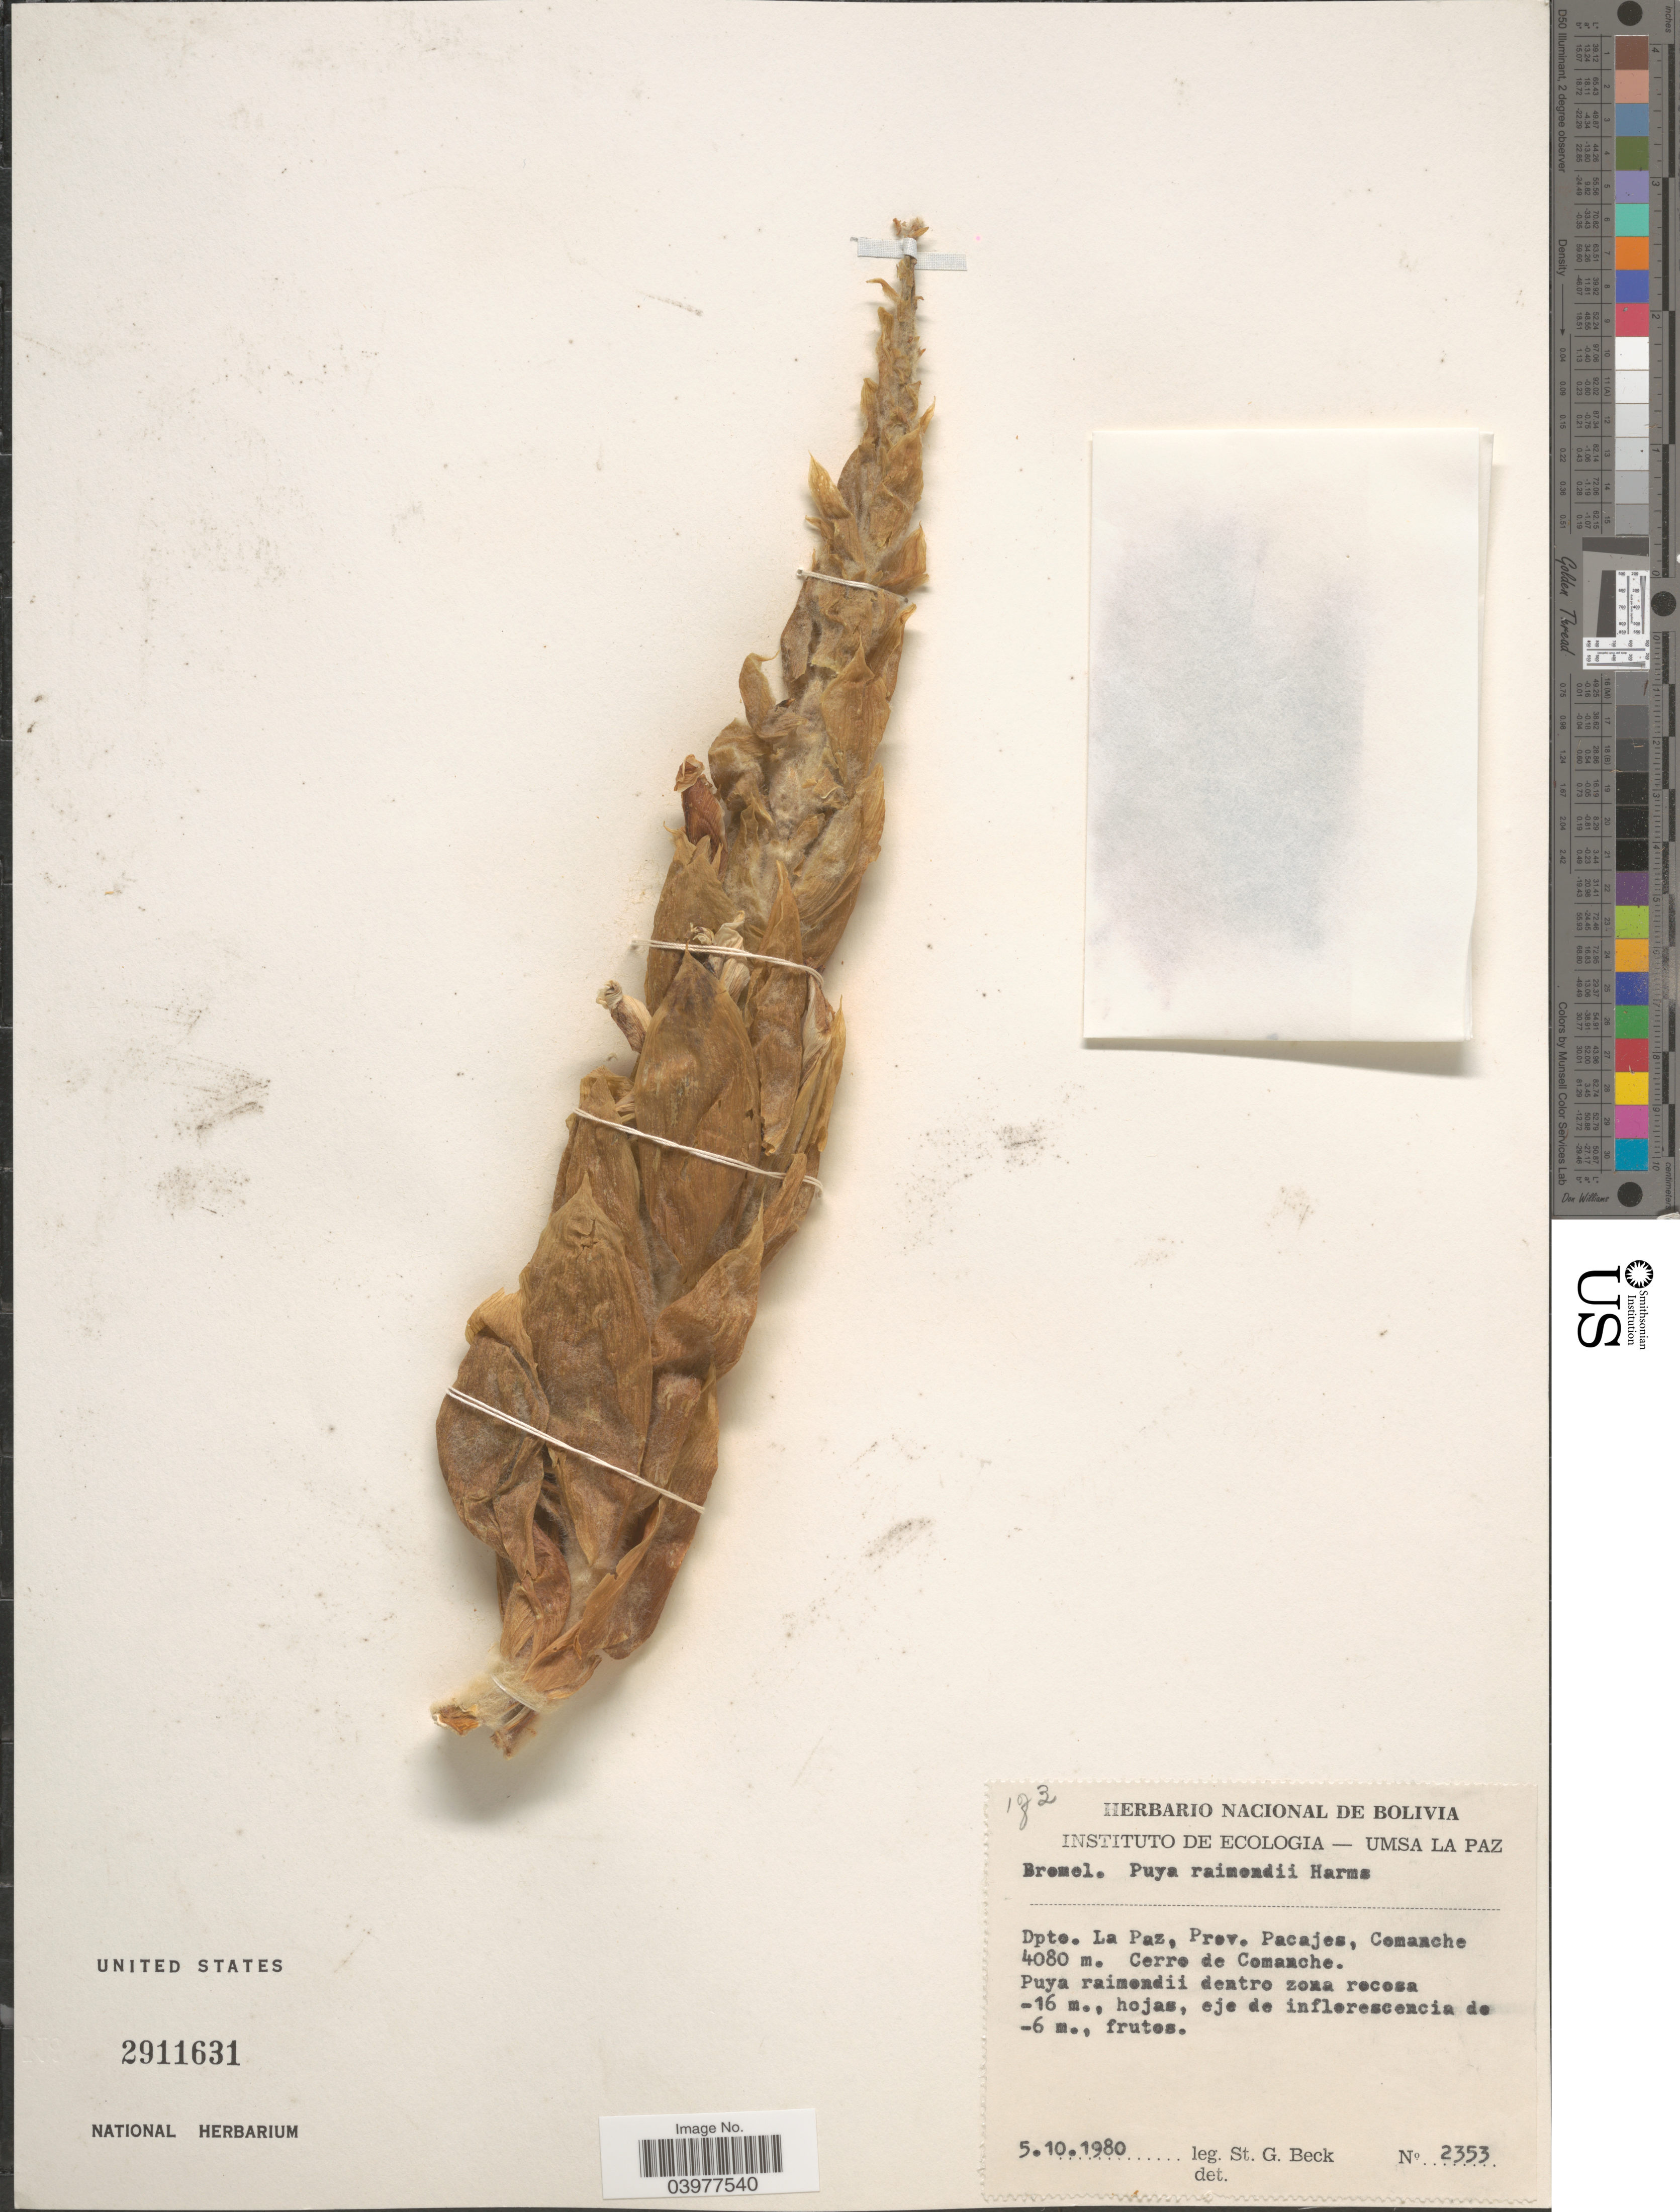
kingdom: Plantae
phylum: Tracheophyta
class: Liliopsida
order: Poales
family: Bromeliaceae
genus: Puya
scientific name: Puya raimondii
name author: Harms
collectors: S. G. Beck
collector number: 2353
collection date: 1980-10-05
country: Bolivia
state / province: La Paz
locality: Dpto. La Paz, Prov. Pacajes, Comanche. Cerro de Comanche.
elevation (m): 4080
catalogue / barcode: US 2911631